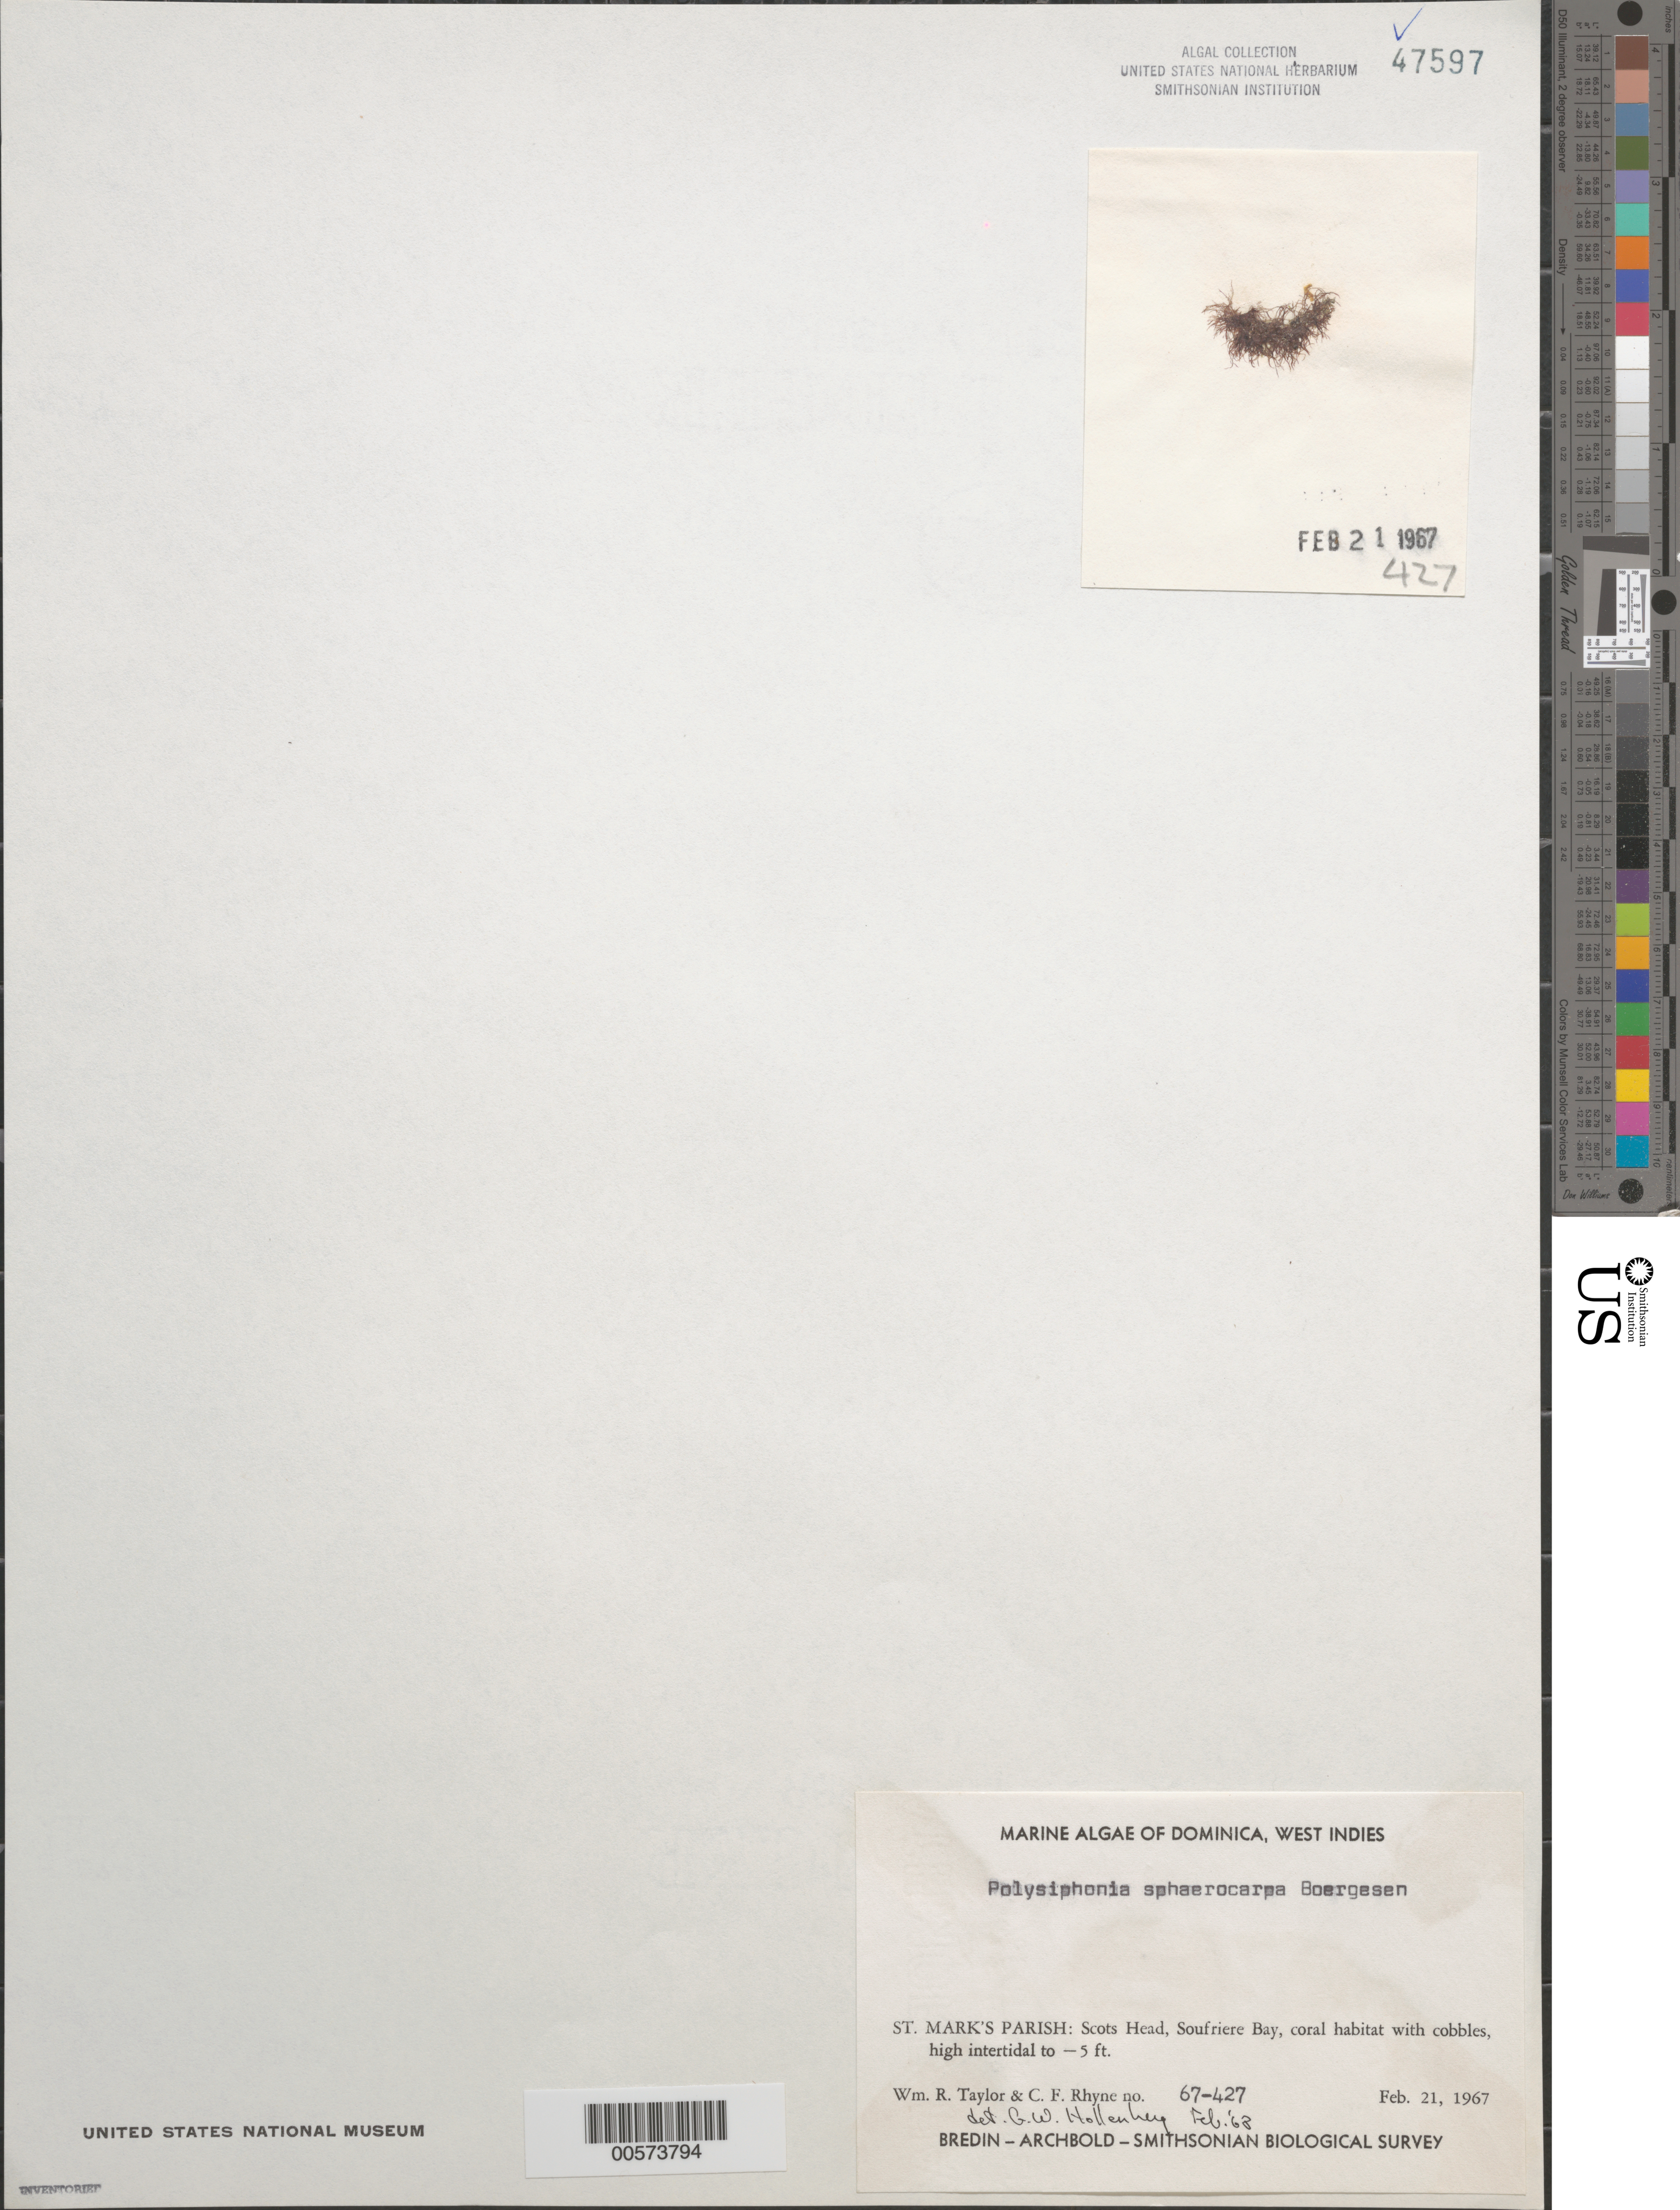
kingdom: Plantae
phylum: Rhodophyta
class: Florideophyceae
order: Ceramiales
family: Rhodomelaceae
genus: Melanothamnus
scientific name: Melanothamnus sphaerocarpus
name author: (Børgesen) Diaz-Tapia et al.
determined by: Algae name updating Project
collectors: W. R. Taylor & C. Rhyne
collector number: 67-427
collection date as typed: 21 Feb 1967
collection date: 1967-02-21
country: Dominica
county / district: St. Mark's Parish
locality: Scots Head, Soufriere Bay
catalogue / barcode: US 47597